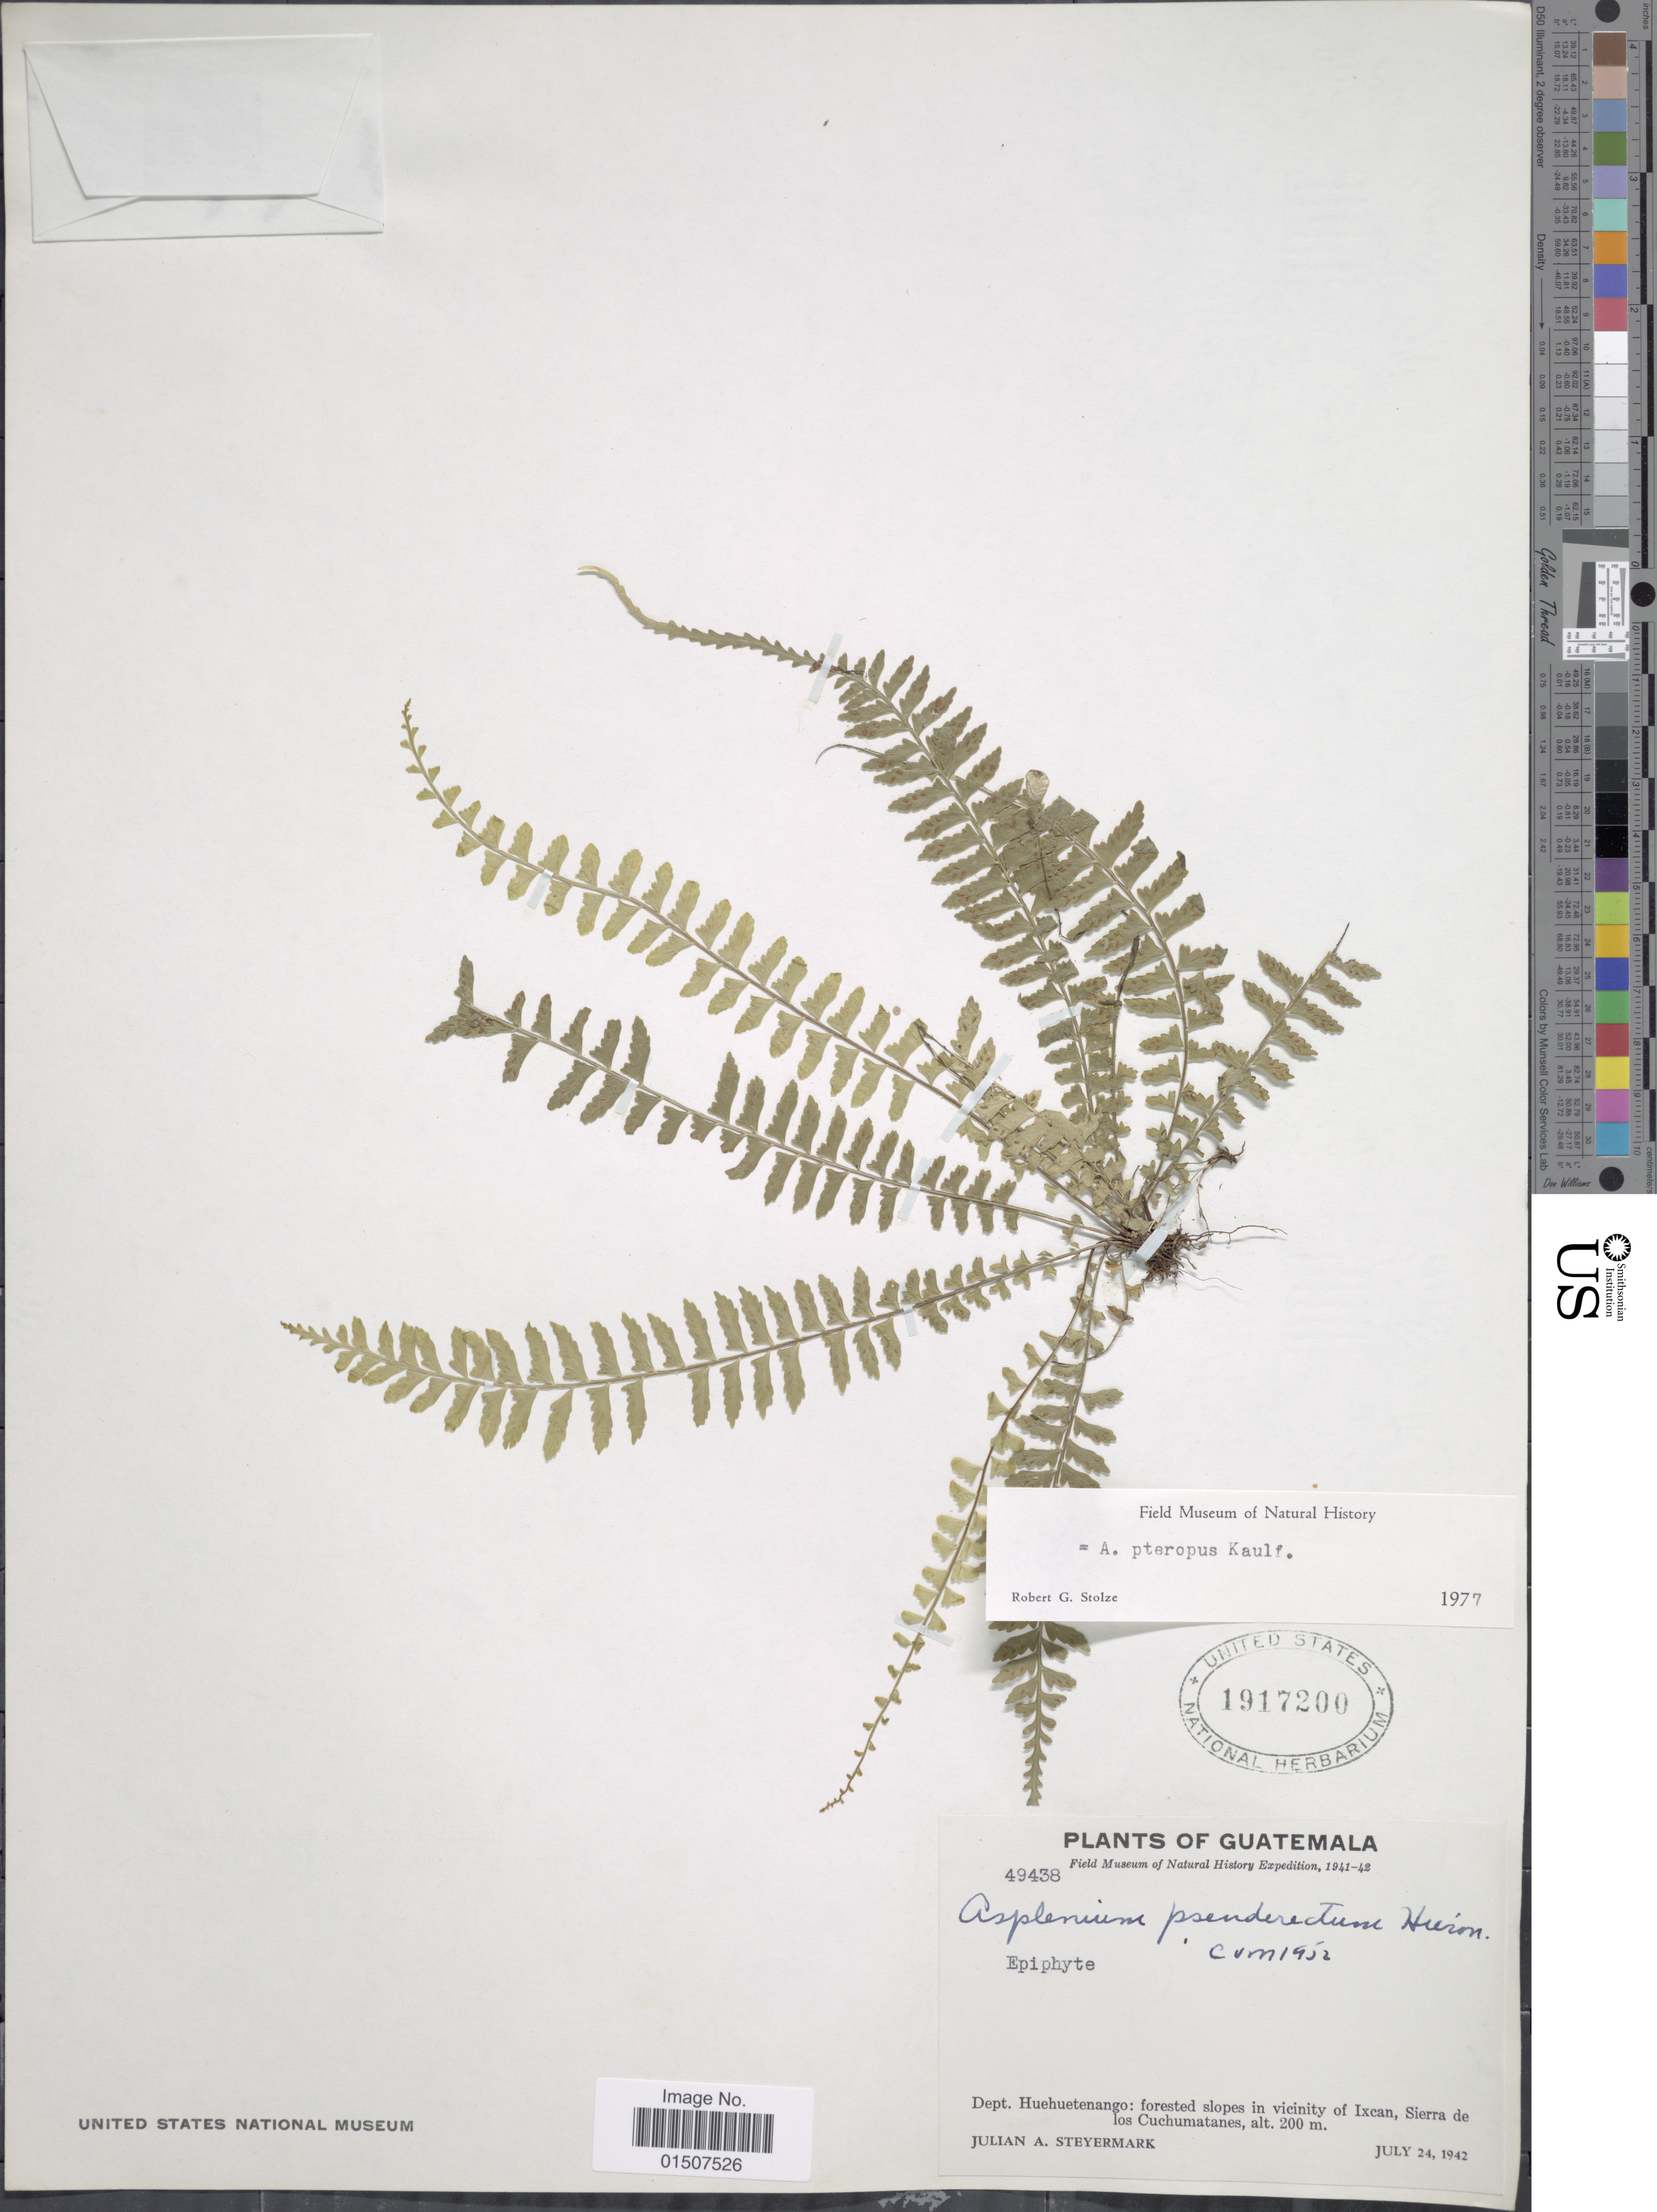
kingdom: Plantae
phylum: Tracheophyta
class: Polypodiopsida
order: Polypodiales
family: Aspleniaceae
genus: Asplenium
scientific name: Asplenium pteropus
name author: Kaulf.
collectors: J. Steyermark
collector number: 49438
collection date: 1942-07-24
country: Guatemala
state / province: Huehuetenango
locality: Dept. Huehuetenango: Forested slopes in vicinity of Ixcan, Sierra de los Cuchumatanes.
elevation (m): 200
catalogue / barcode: US 1917200